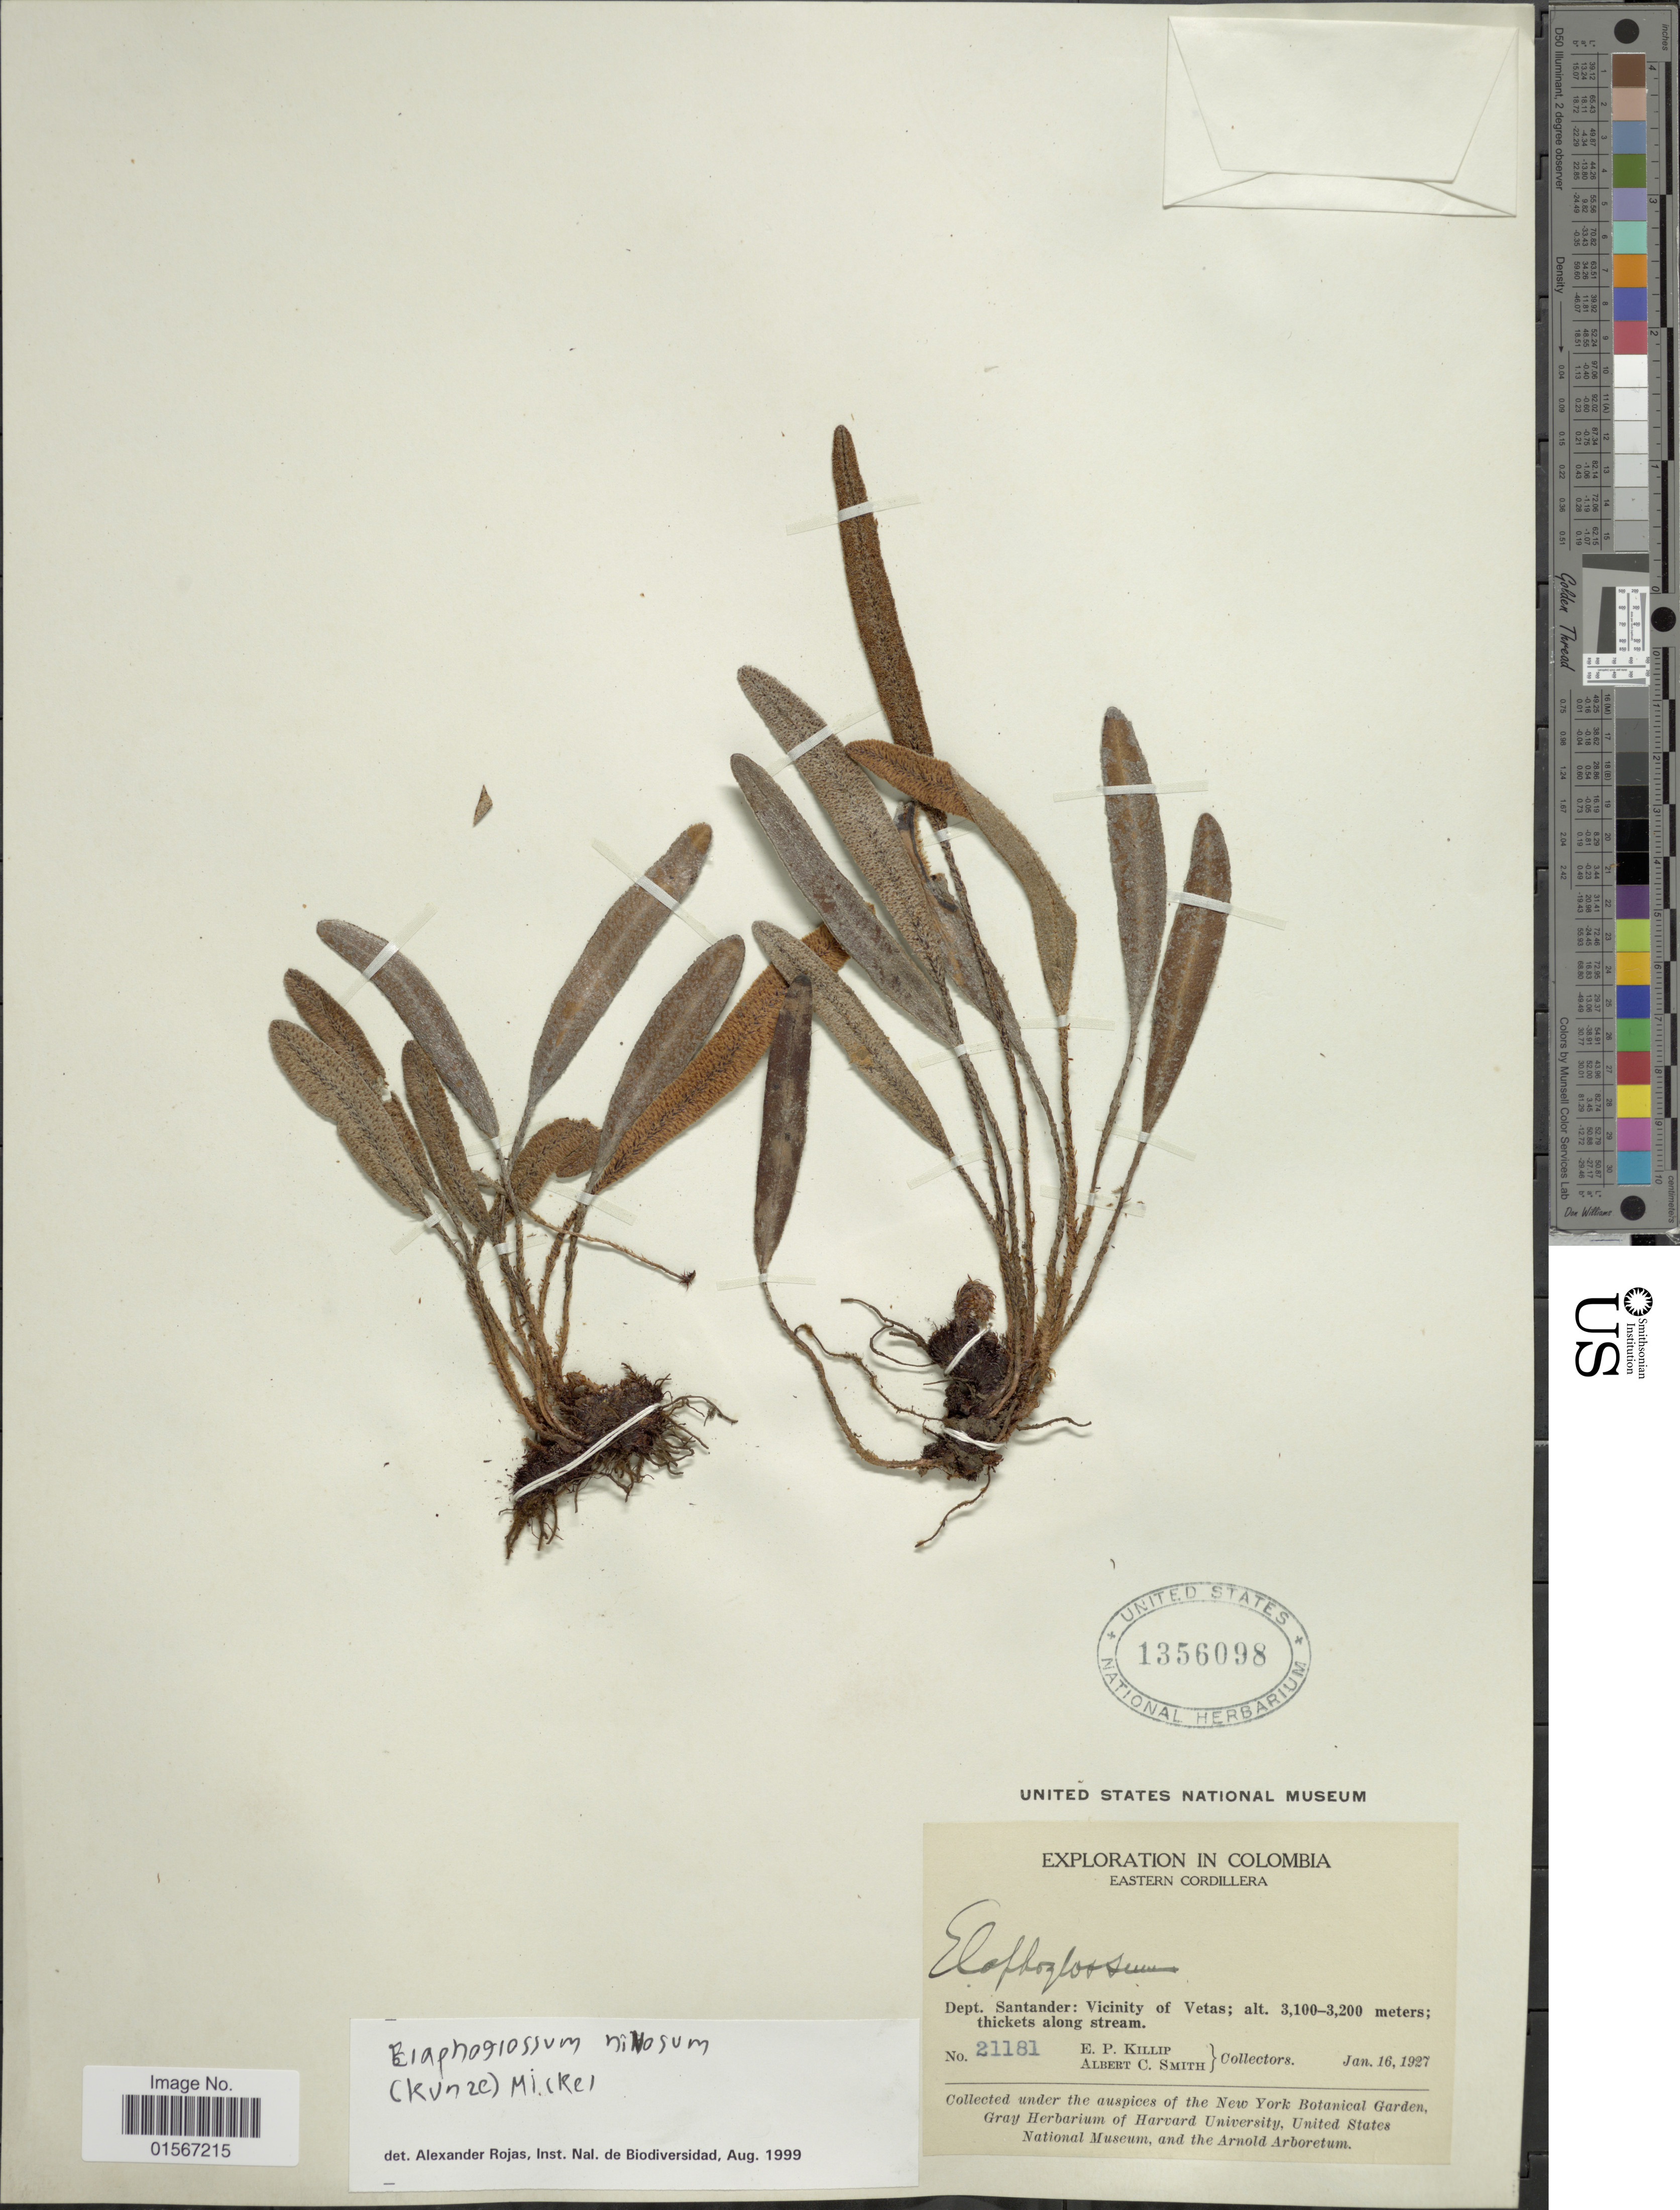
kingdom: Plantae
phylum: Tracheophyta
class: Polypodiopsida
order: Polypodiales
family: Dryopteridaceae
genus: Elaphoglossum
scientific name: Elaphoglossum nivosum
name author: (Kunze) Mickel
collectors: E. P. Killip & A. C. Smith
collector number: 21181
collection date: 1927-01-16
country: Colombia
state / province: Santander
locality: Colombia, Eastern Cordillera, Dept. Santander: Vicinity of Vetas.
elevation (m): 3100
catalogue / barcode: US 1356098